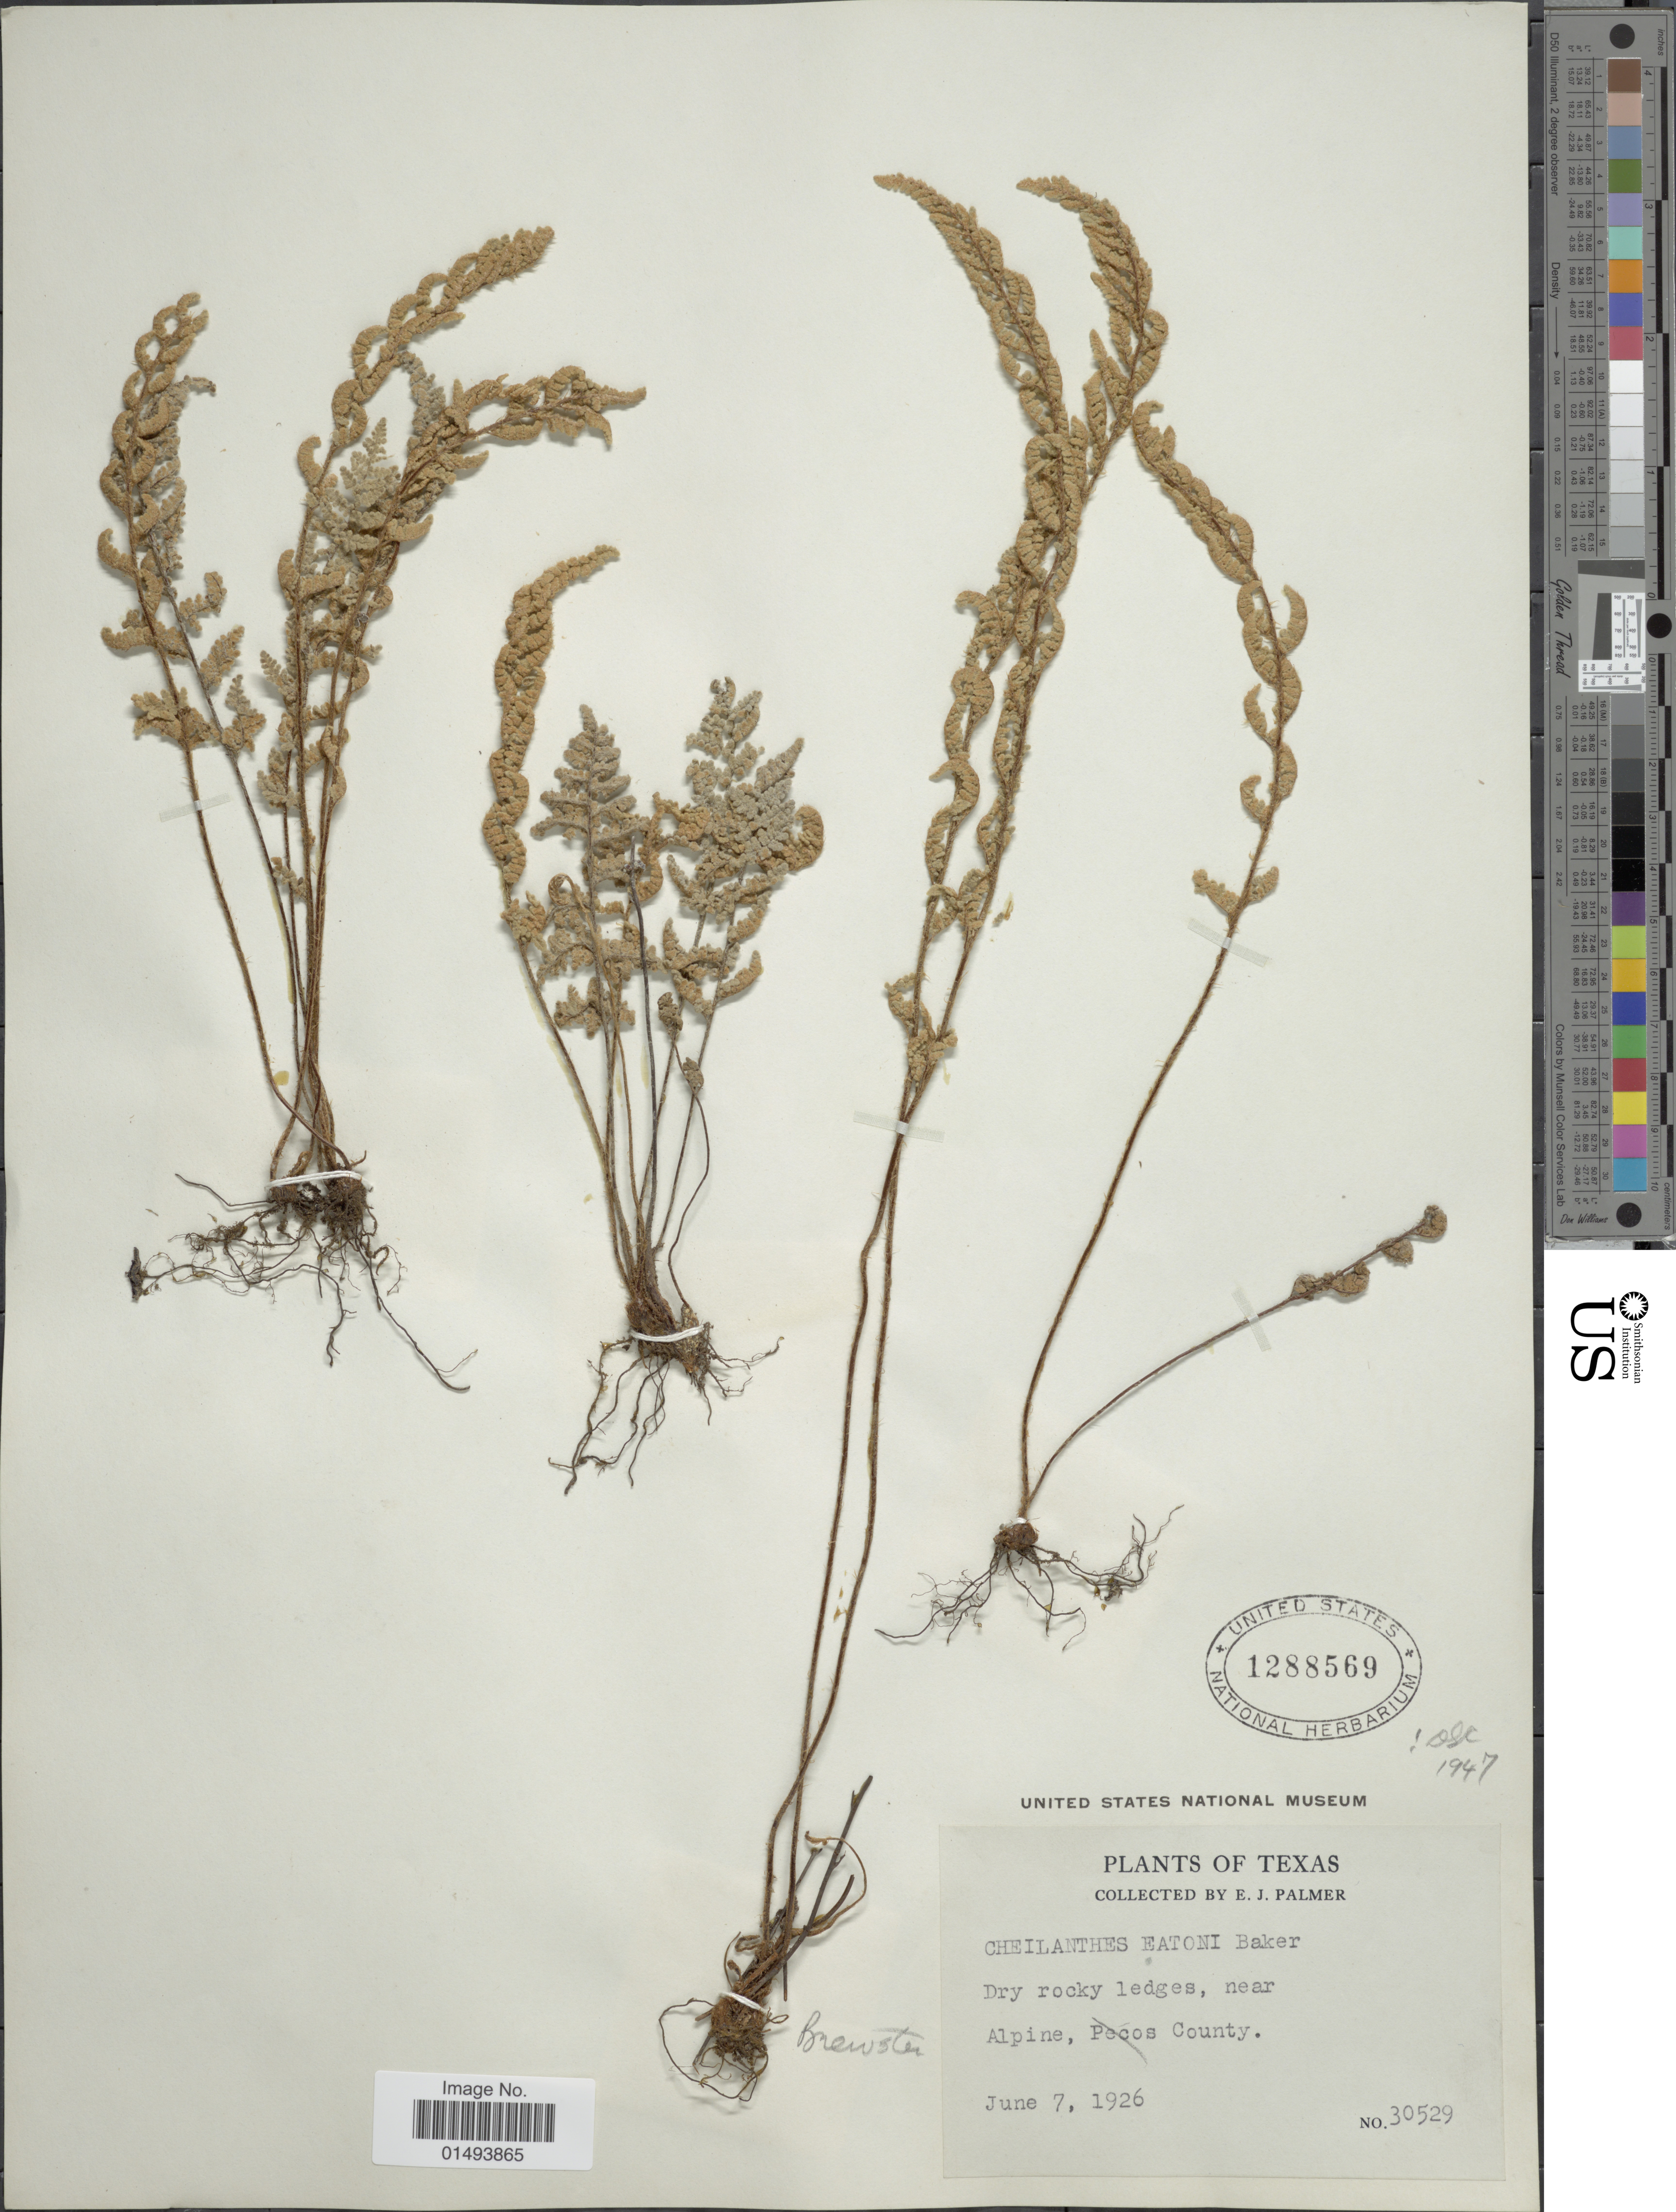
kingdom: Plantae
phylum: Tracheophyta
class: Polypodiopsida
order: Polypodiales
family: Pteridaceae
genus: Myriopteris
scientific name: Myriopteris rufa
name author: Fée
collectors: E. J. Palmer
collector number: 30529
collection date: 1926-06-07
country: United States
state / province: Texas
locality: Plants of Texas, Dry ricky ledges, near Alpine, Pecos County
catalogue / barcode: US 1288569